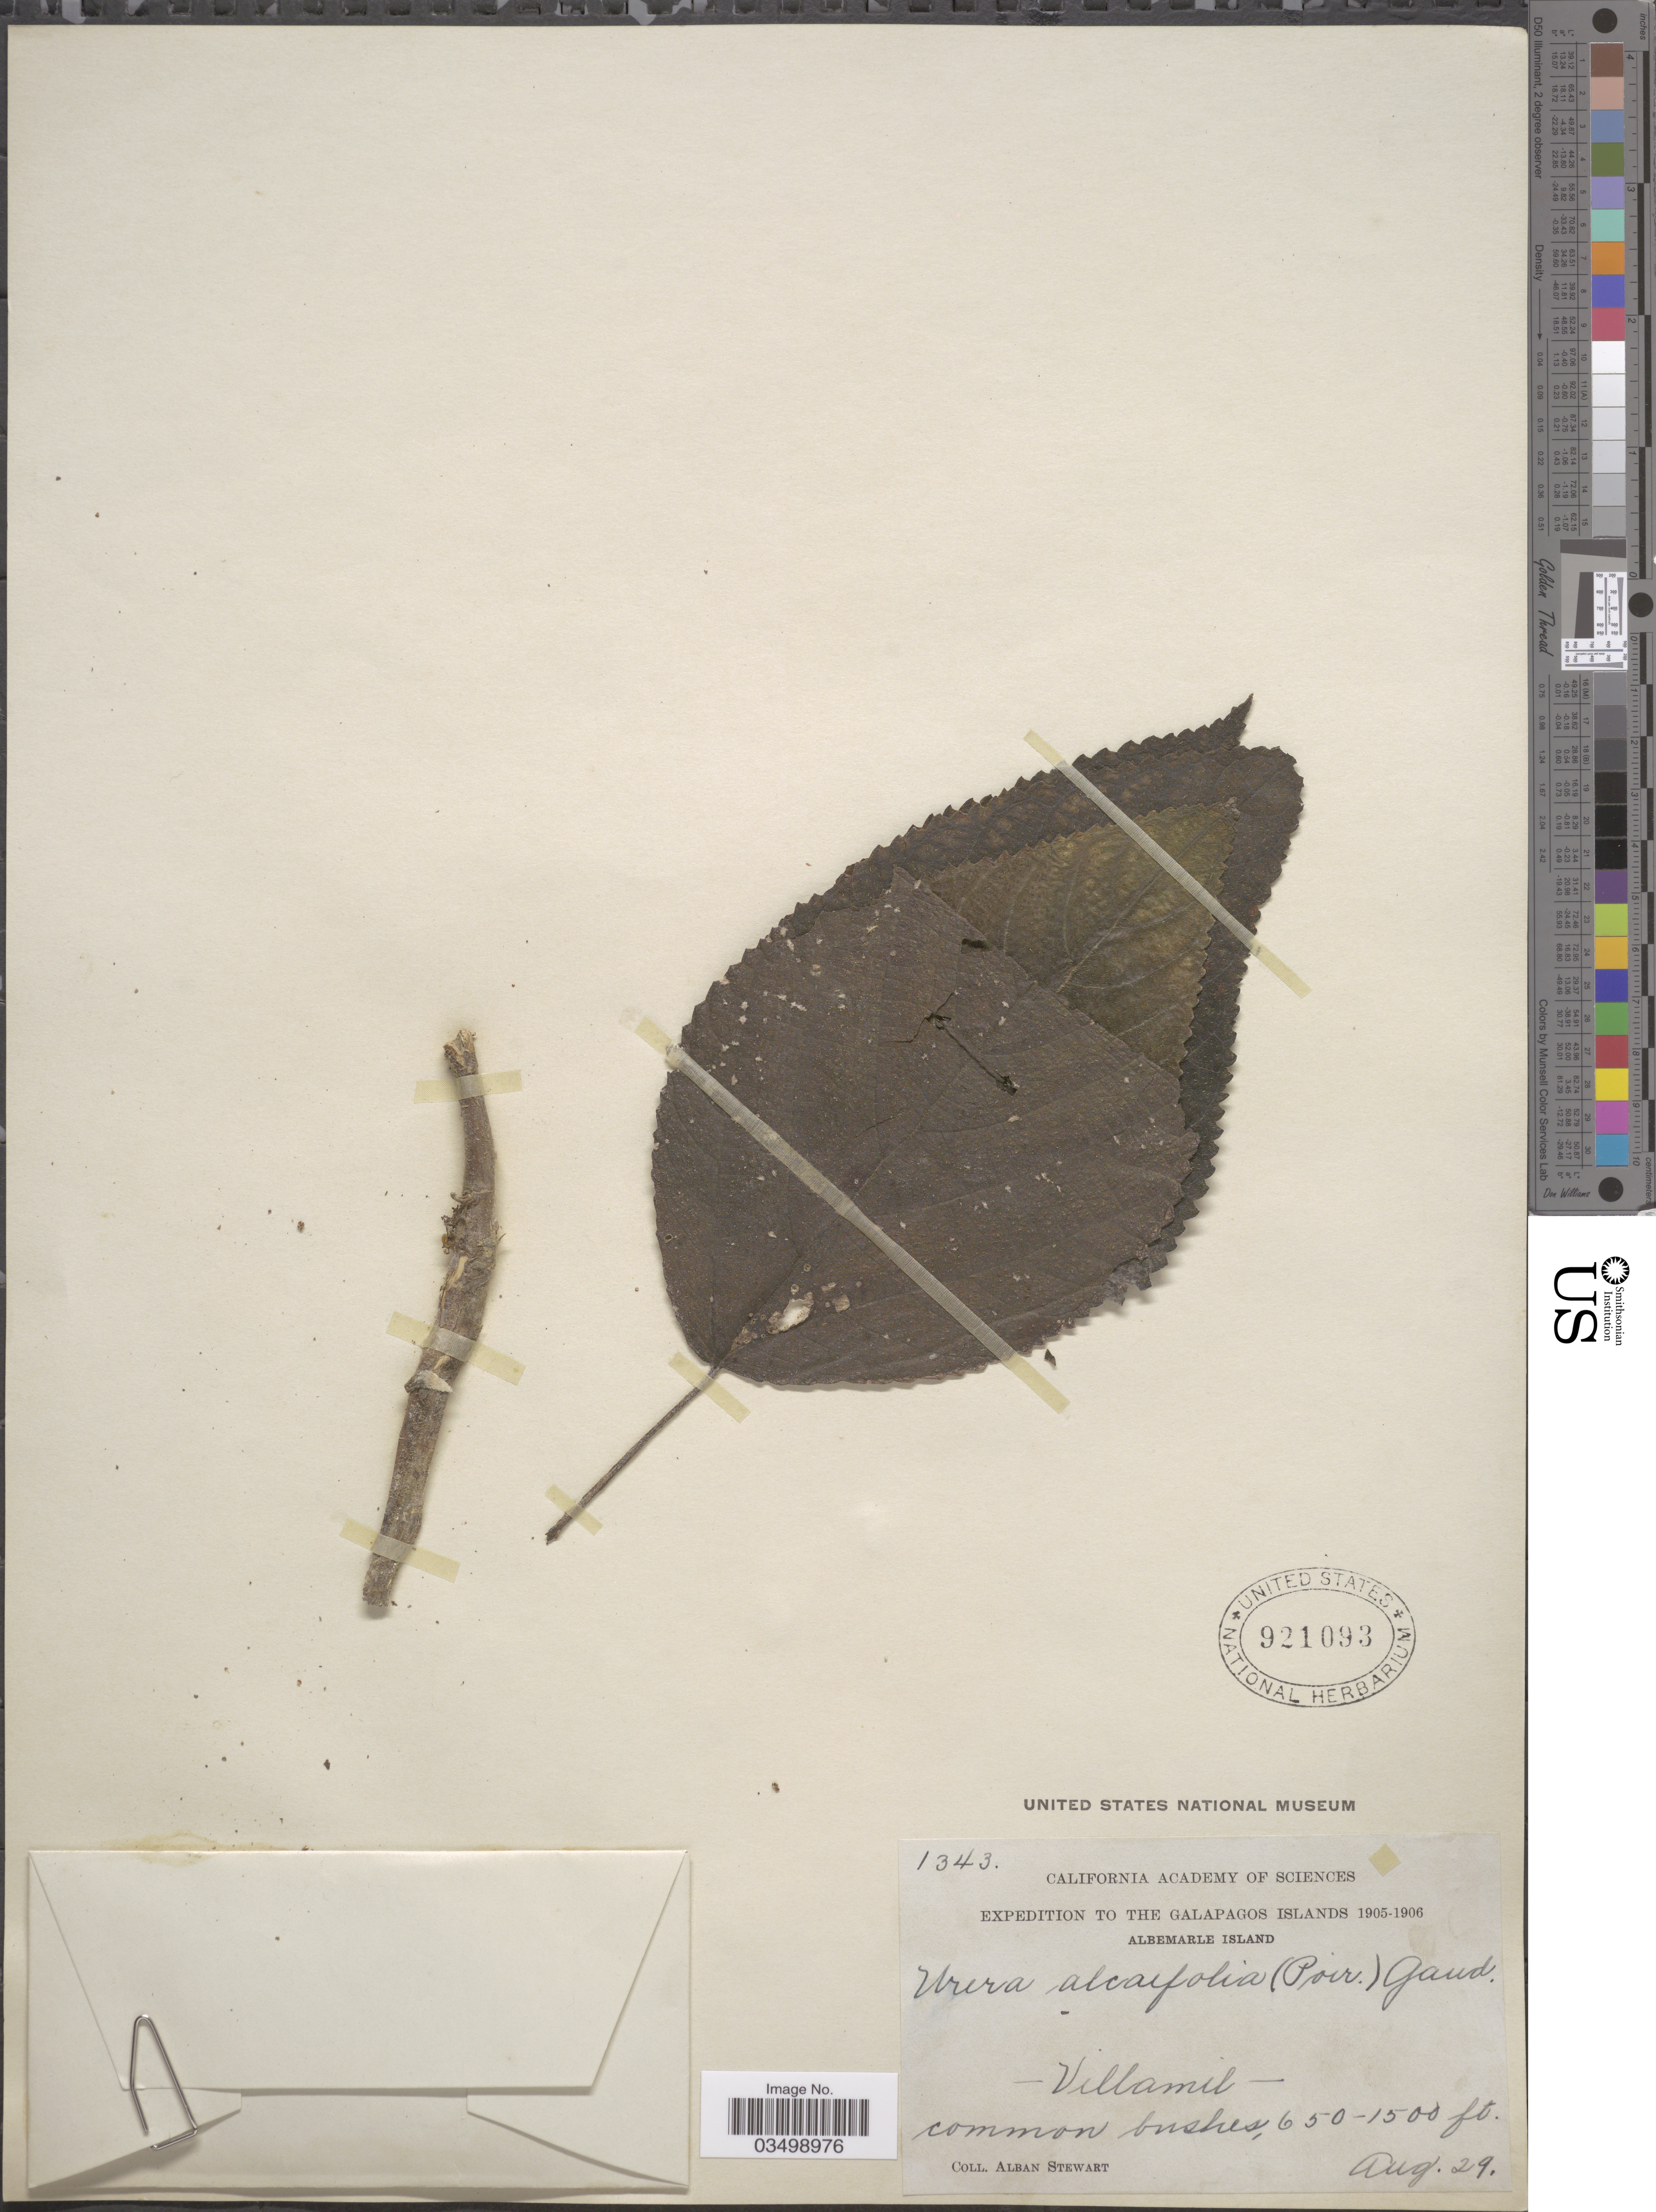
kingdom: Plantae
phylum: Tracheophyta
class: Magnoliopsida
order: Rosales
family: Urticaceae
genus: Urera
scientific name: Urera caracasana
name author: (Jacq.) Gaudich. ex Griseb.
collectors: A. Stewart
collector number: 1343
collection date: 1905-08-29/1906-08-29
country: Ecuador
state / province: Colón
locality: The Galapagos Islands. Albemarle Island. Villamil.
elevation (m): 198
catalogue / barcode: US 921093